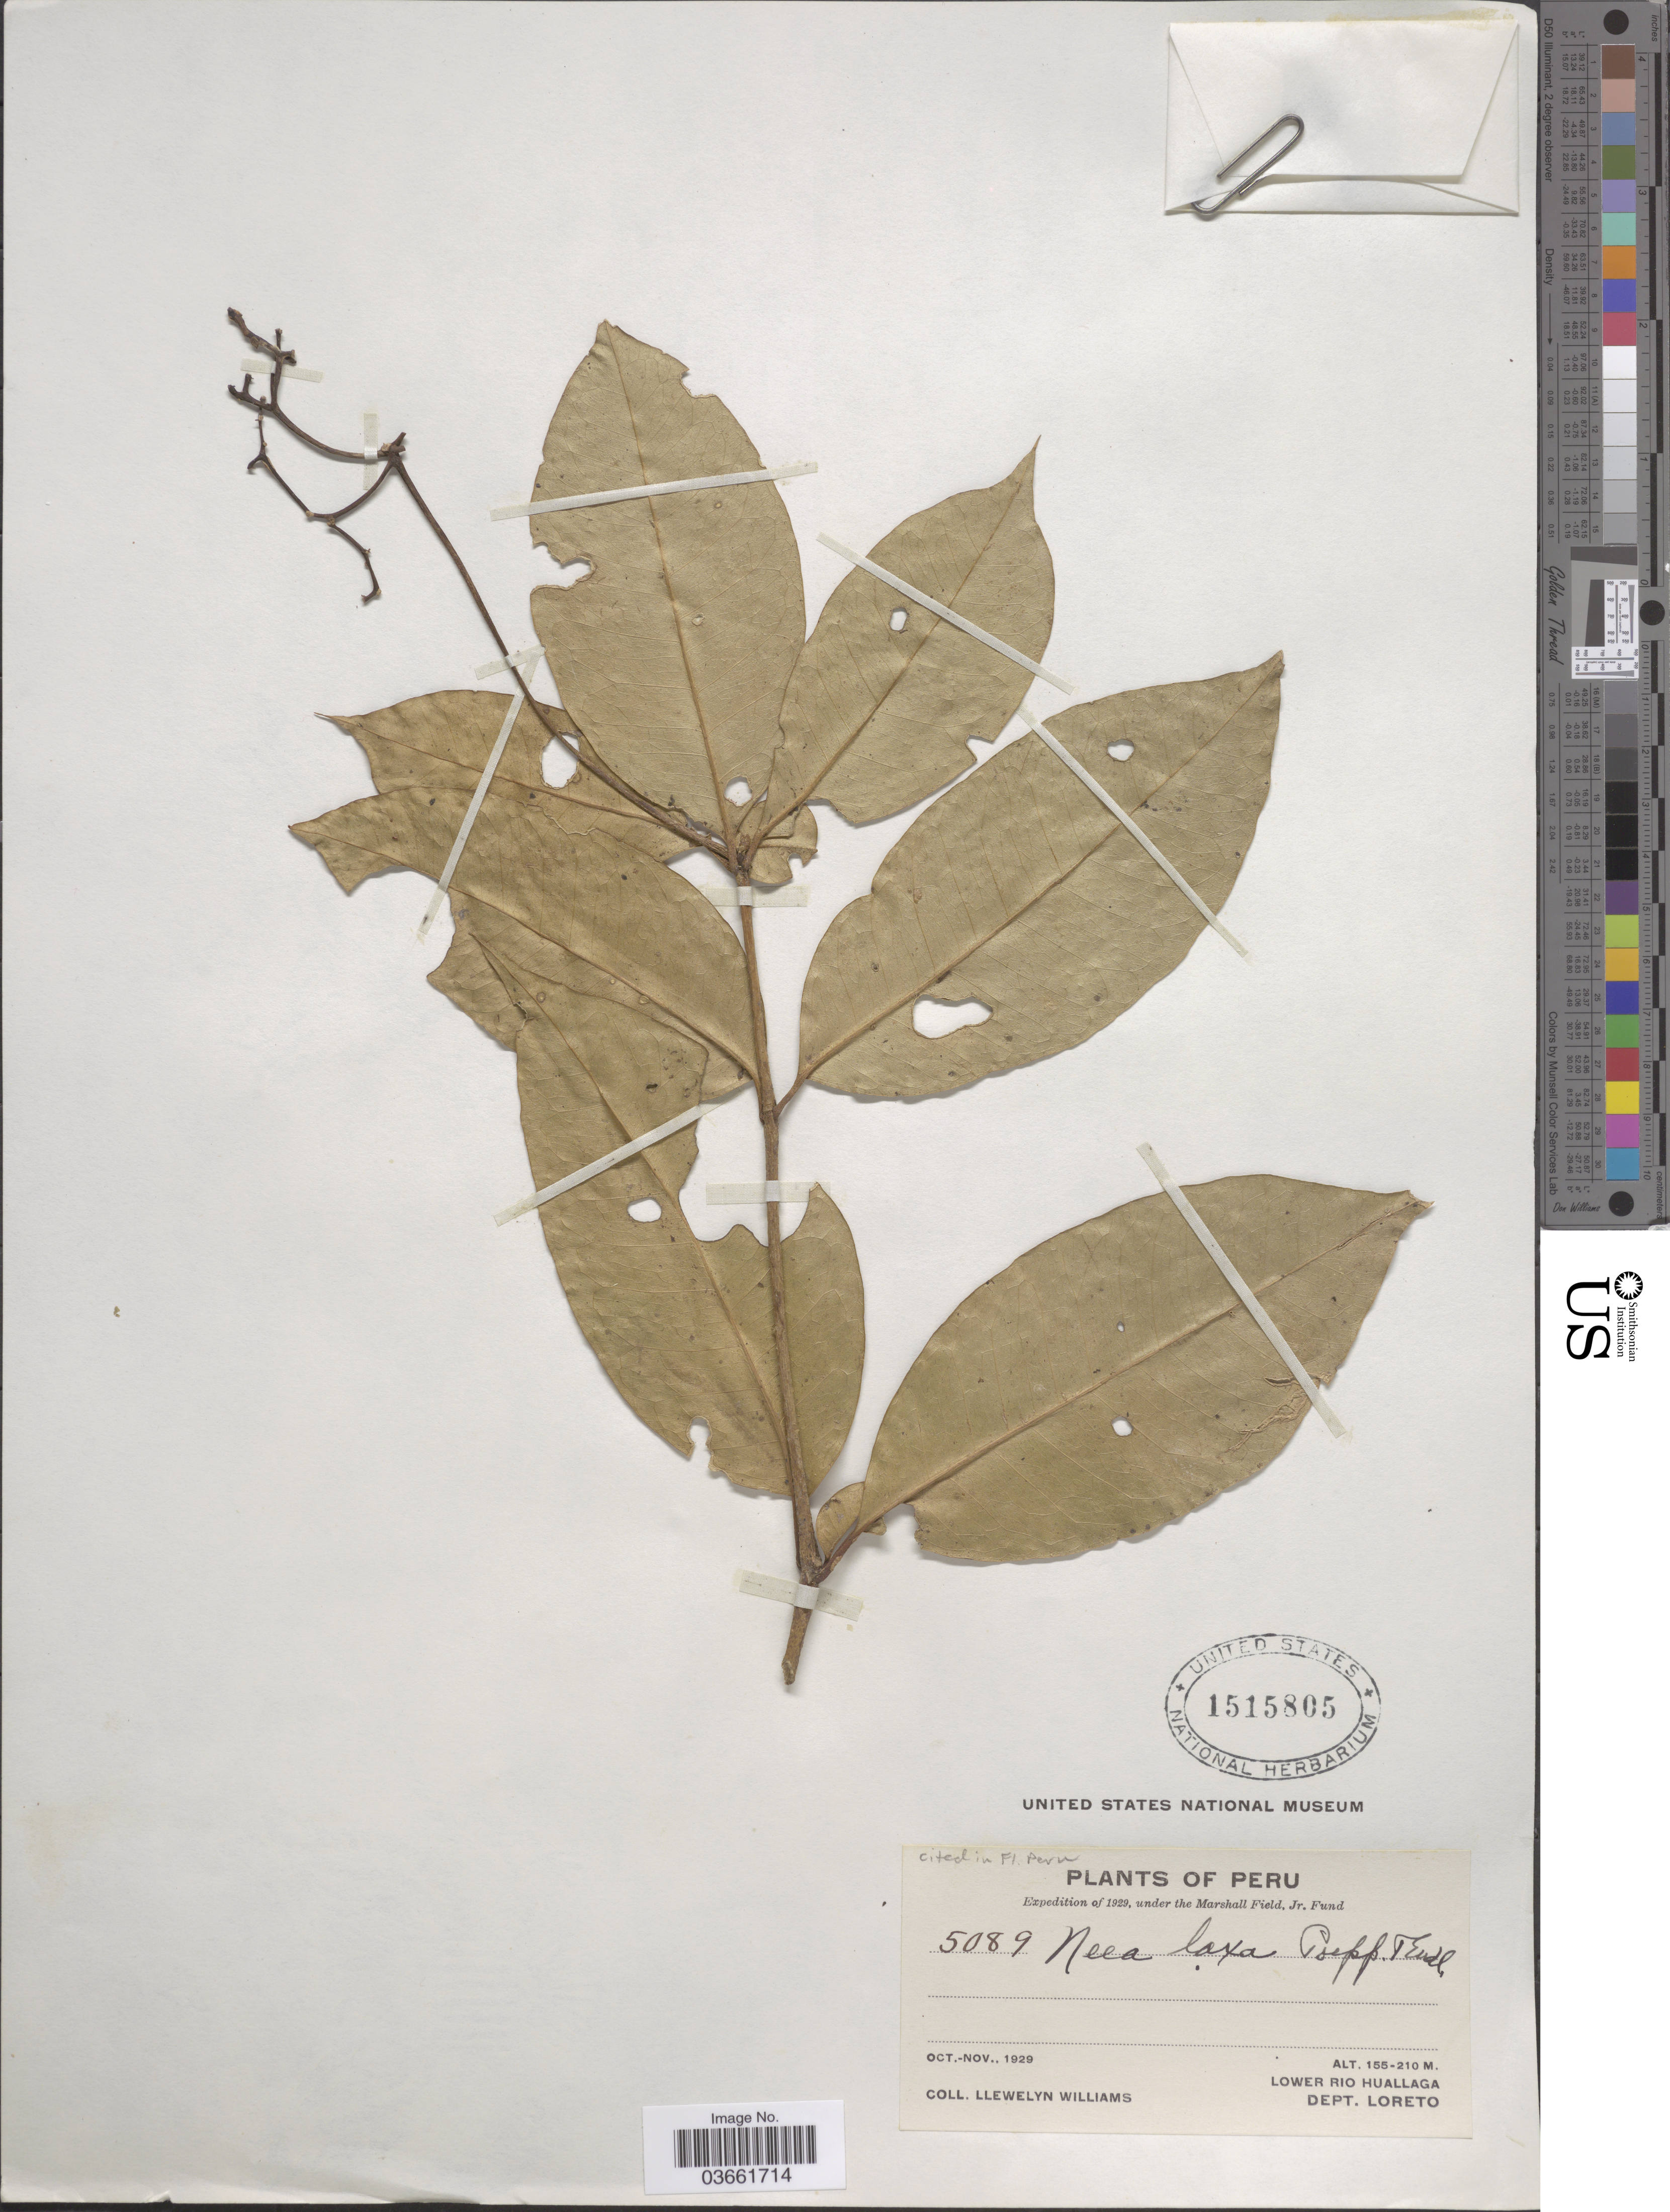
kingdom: Plantae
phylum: Tracheophyta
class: Magnoliopsida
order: Caryophyllales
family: Nyctaginaceae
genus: Neea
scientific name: Neea laxa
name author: Poepp. & Endl.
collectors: Ll. Williams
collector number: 5089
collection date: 1929-10/1929-11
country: Peru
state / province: Loreto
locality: Lower Rio Huallaga. Dept. Loreto.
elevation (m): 155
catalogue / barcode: US 1515805